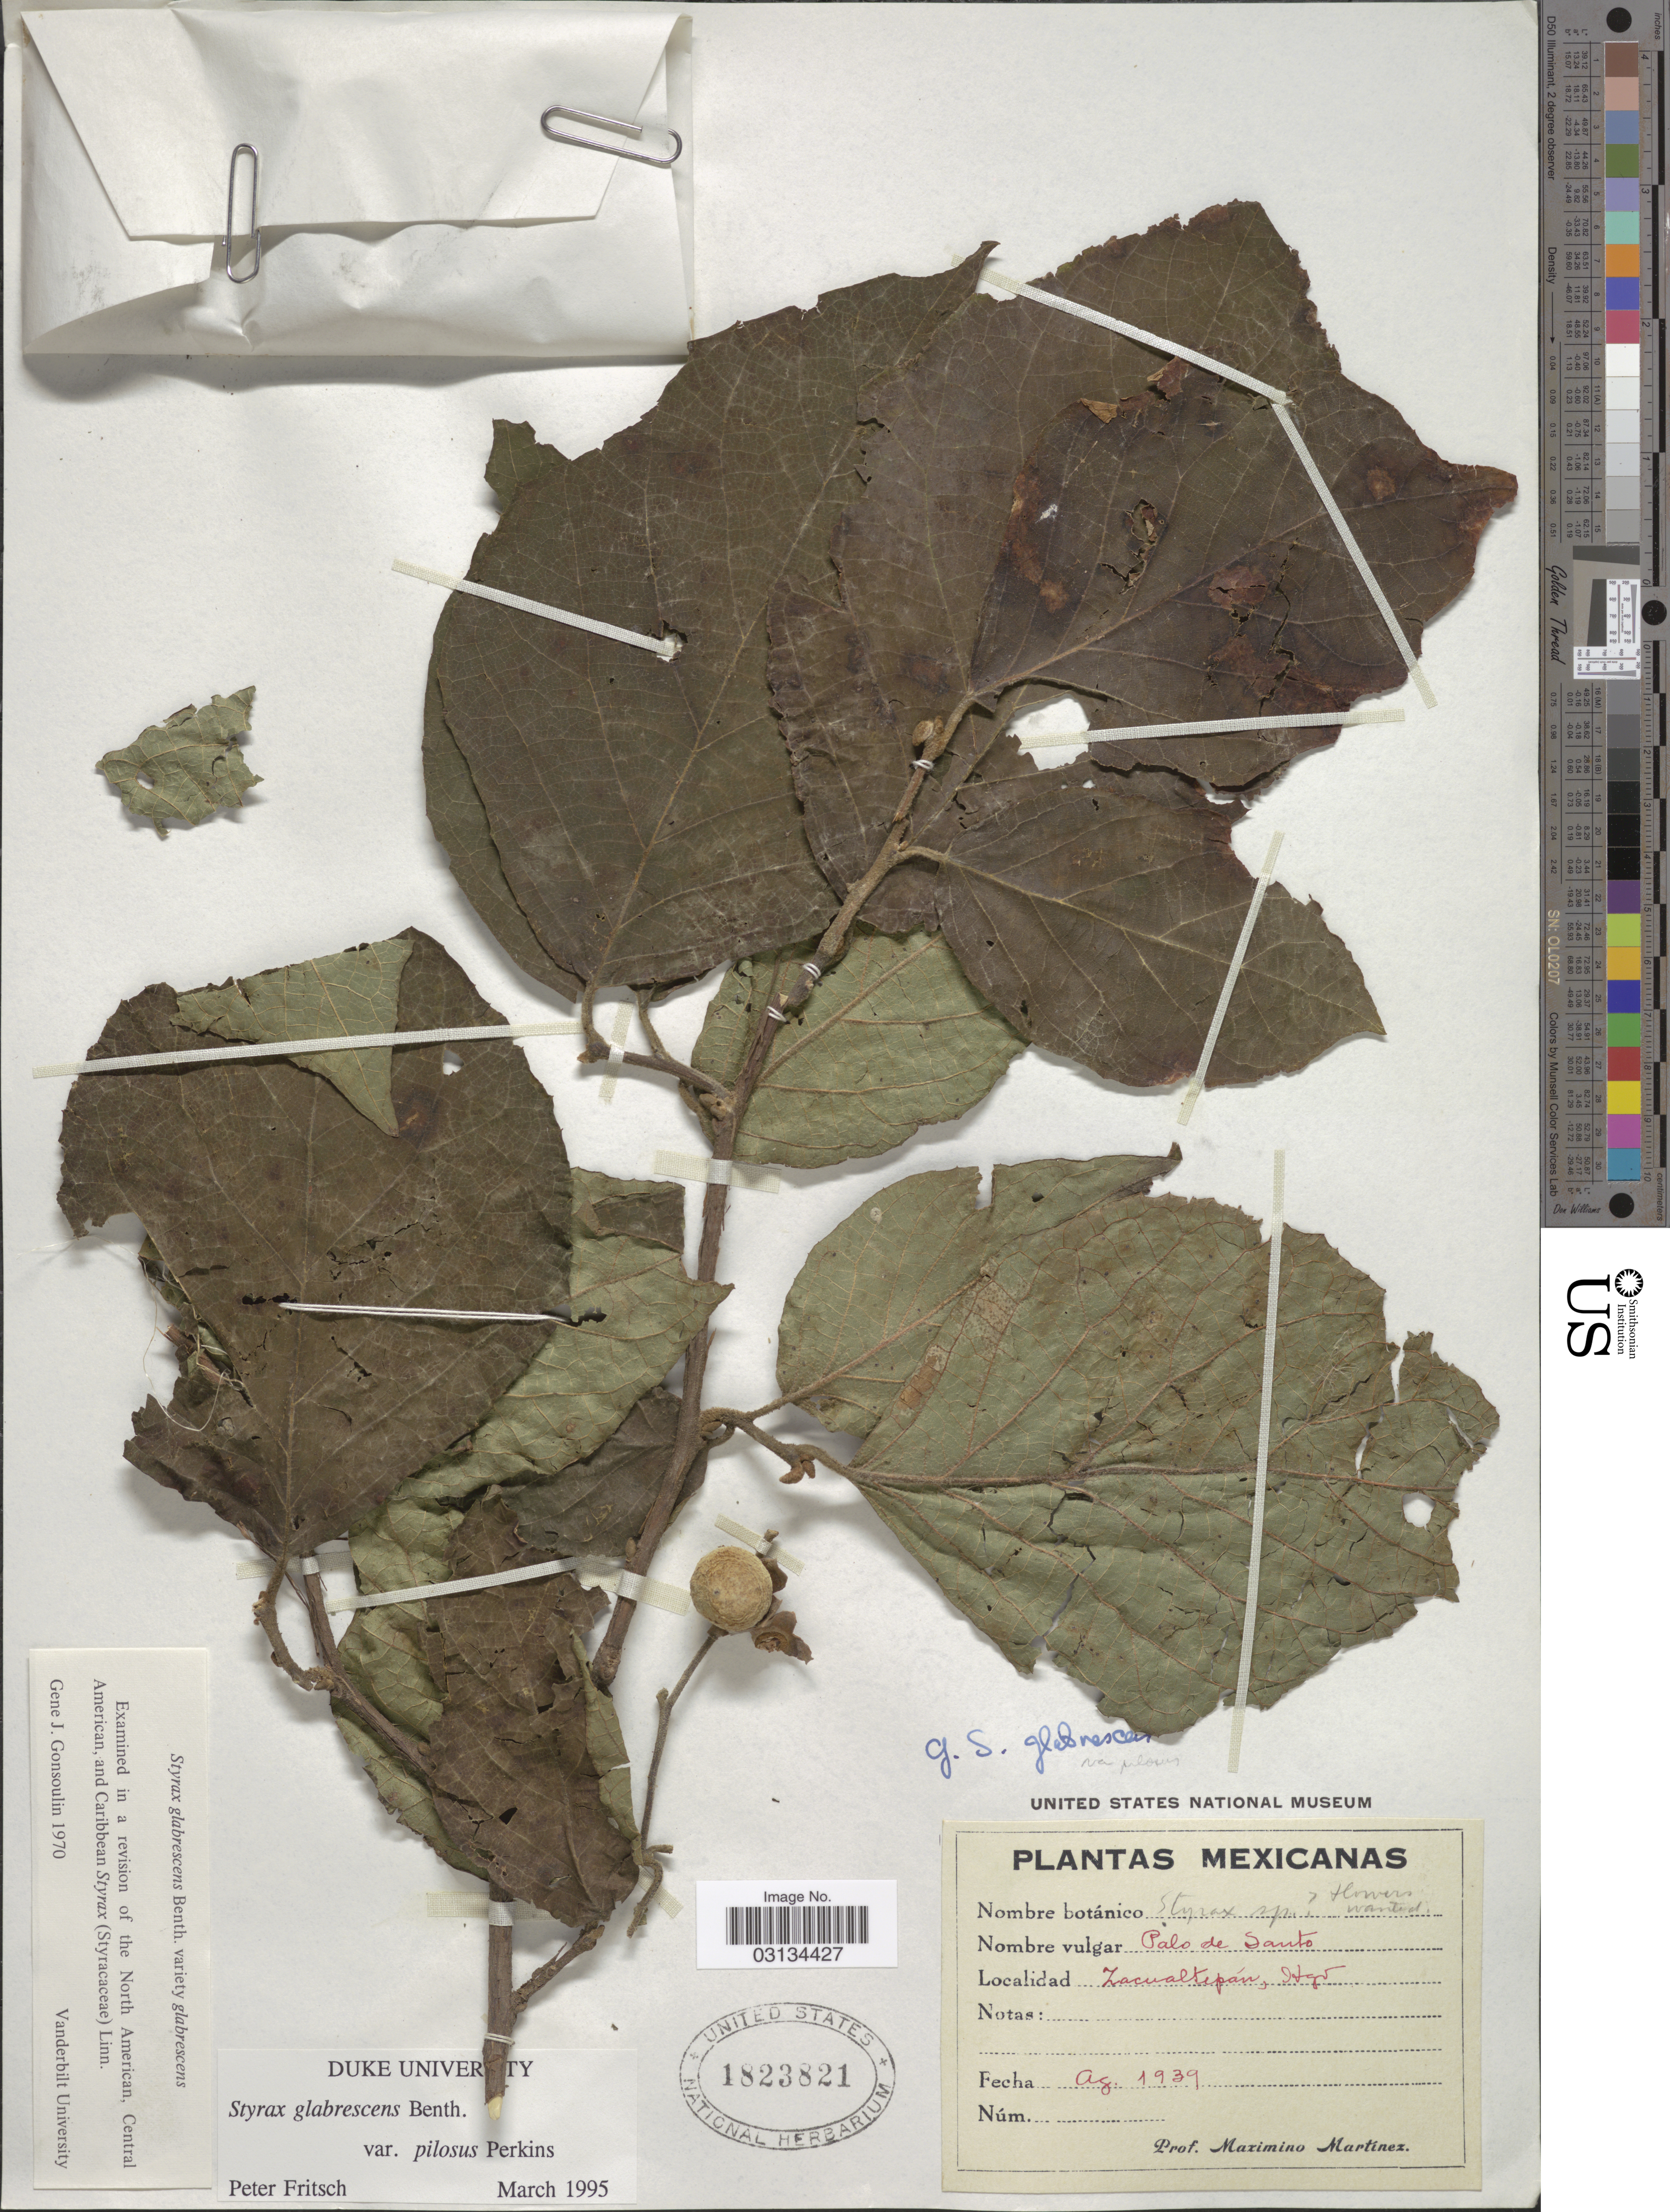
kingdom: Plantae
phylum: Tracheophyta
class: Magnoliopsida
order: Ericales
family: Styracaceae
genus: Styrax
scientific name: Styrax glabrescens var. pilosus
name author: Perkins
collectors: M. Martínez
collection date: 1939-08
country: Mexico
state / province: Hidalgo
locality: Zacualtepán.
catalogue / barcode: US 1823821